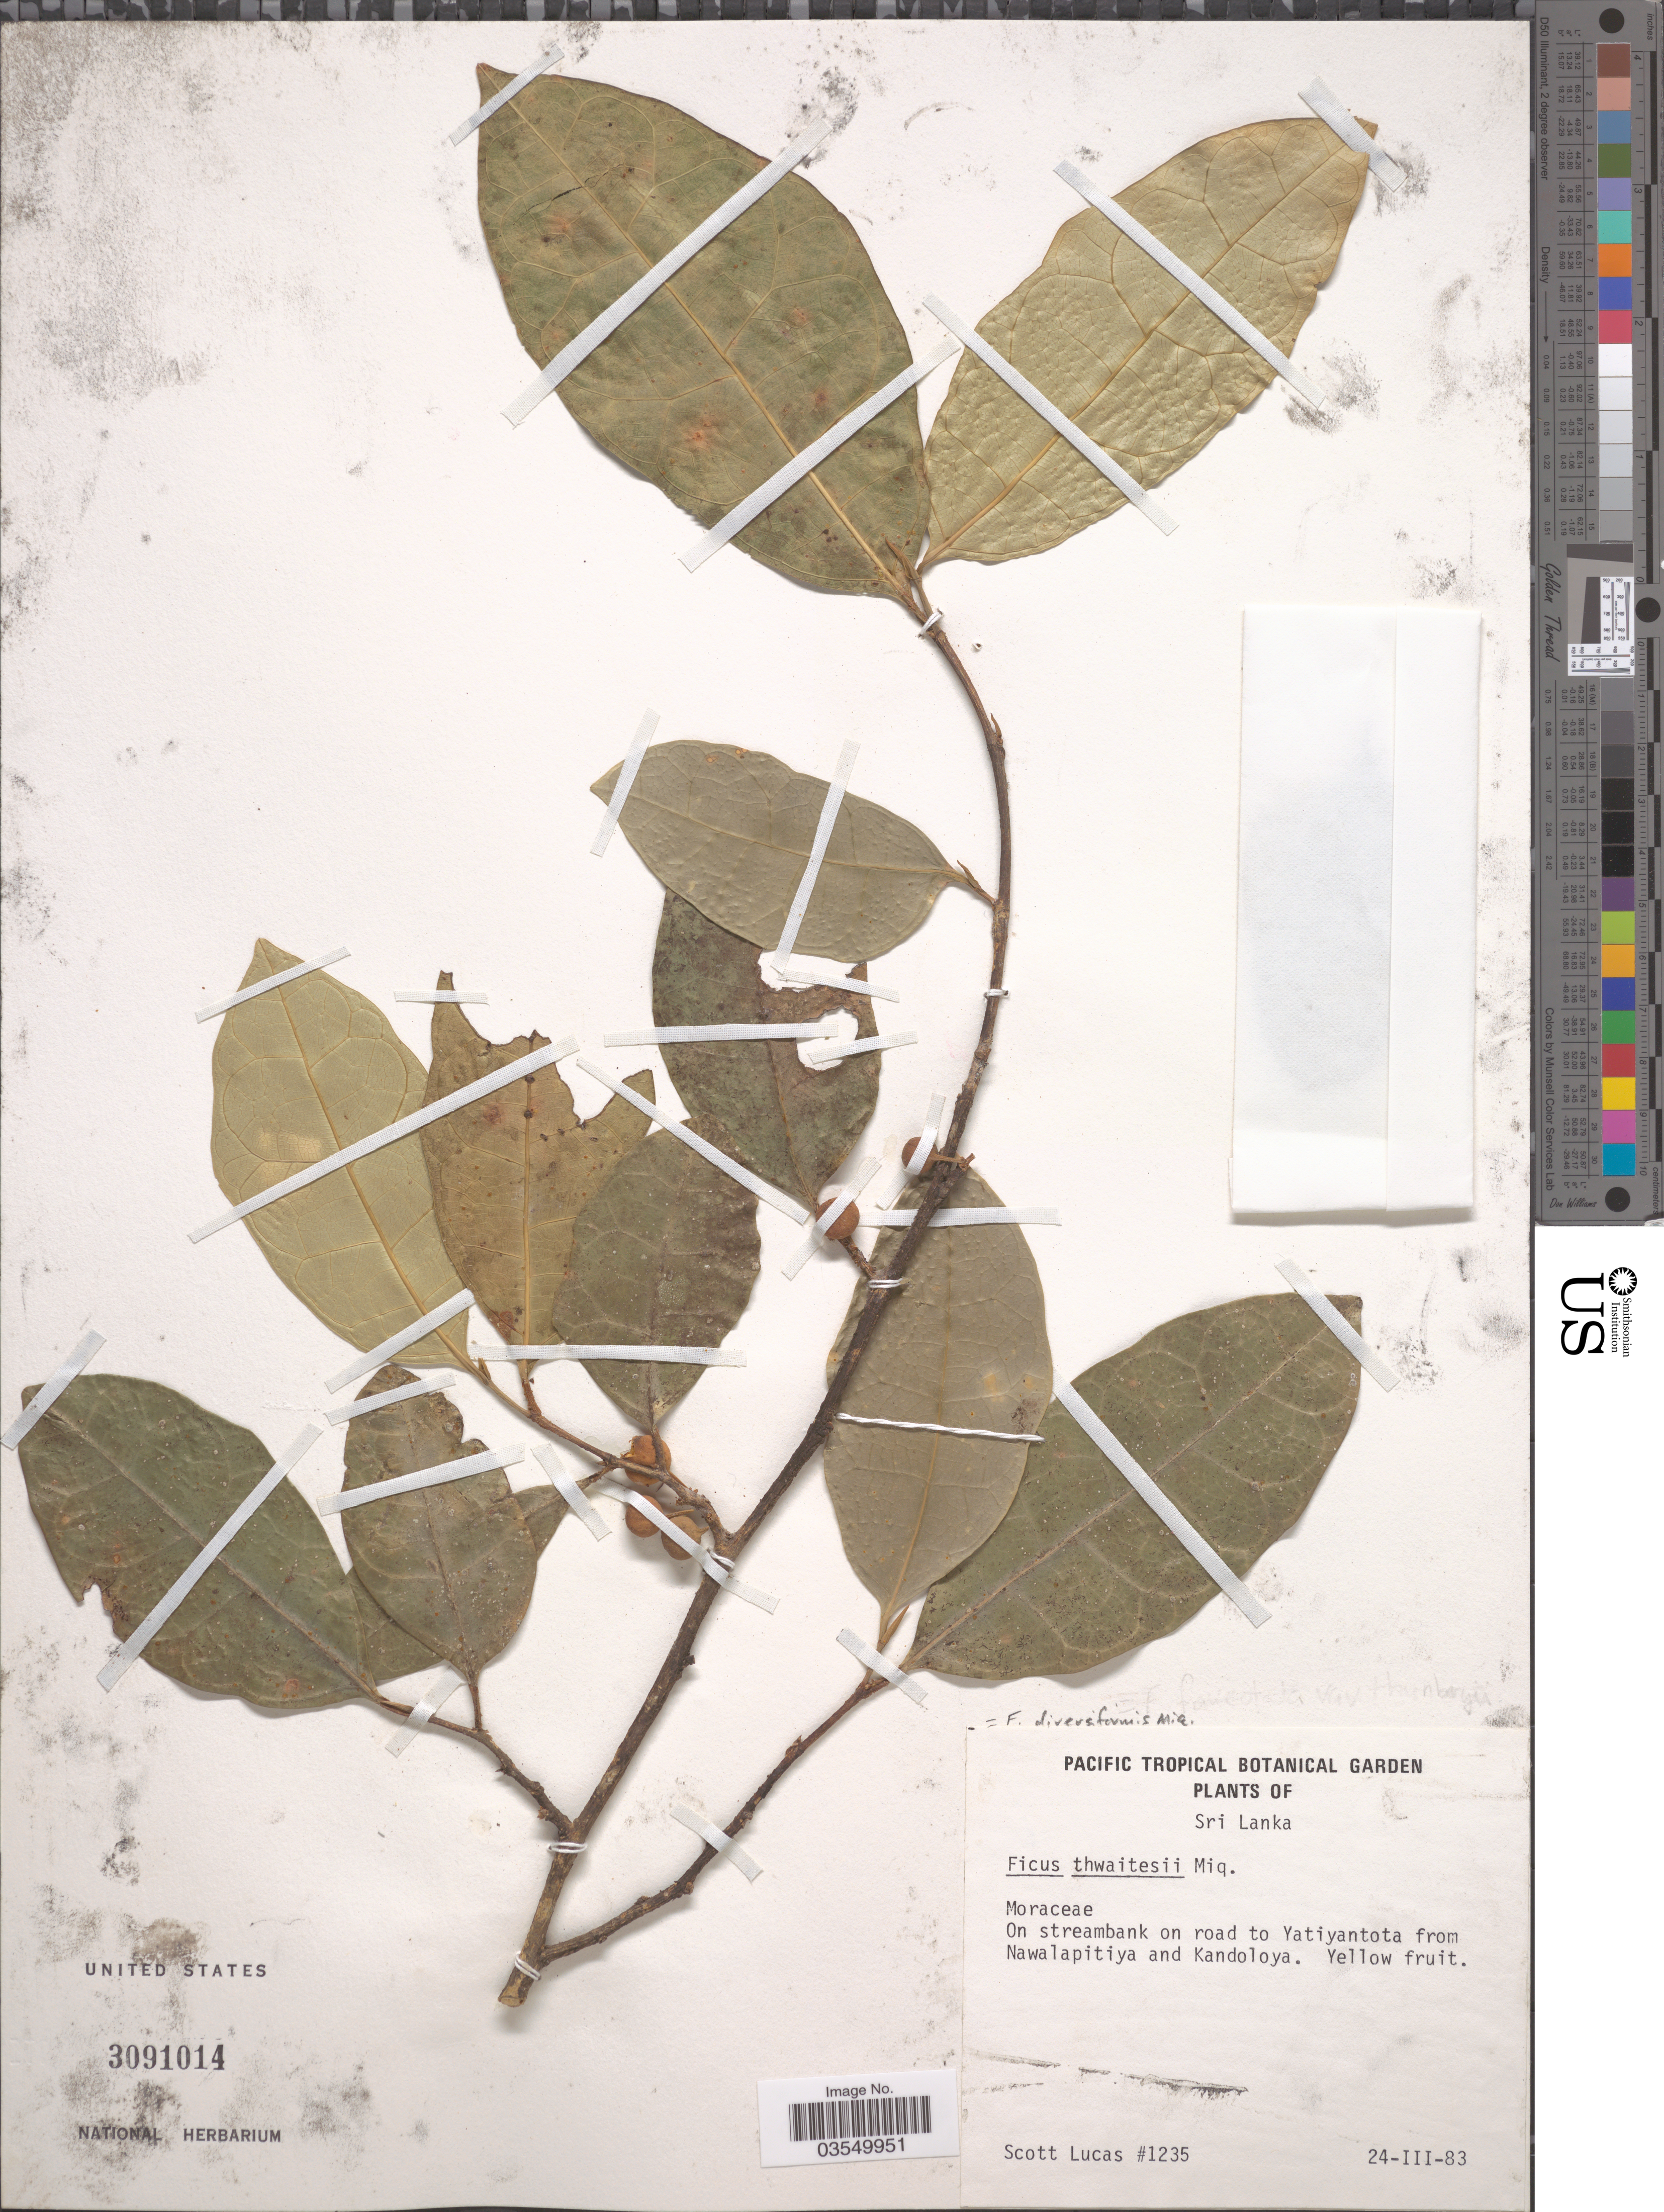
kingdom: Plantae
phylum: Tracheophyta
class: Magnoliopsida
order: Rosales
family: Moraceae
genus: Ficus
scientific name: Ficus diversiformis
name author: Miq.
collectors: S. Lucas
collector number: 1235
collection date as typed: Transcribed d/m/y: 24/3/83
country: Sri Lanka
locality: On streambank on road to Yatiyantota from Nawalapitiya and Kandoloya.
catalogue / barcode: US 3091014